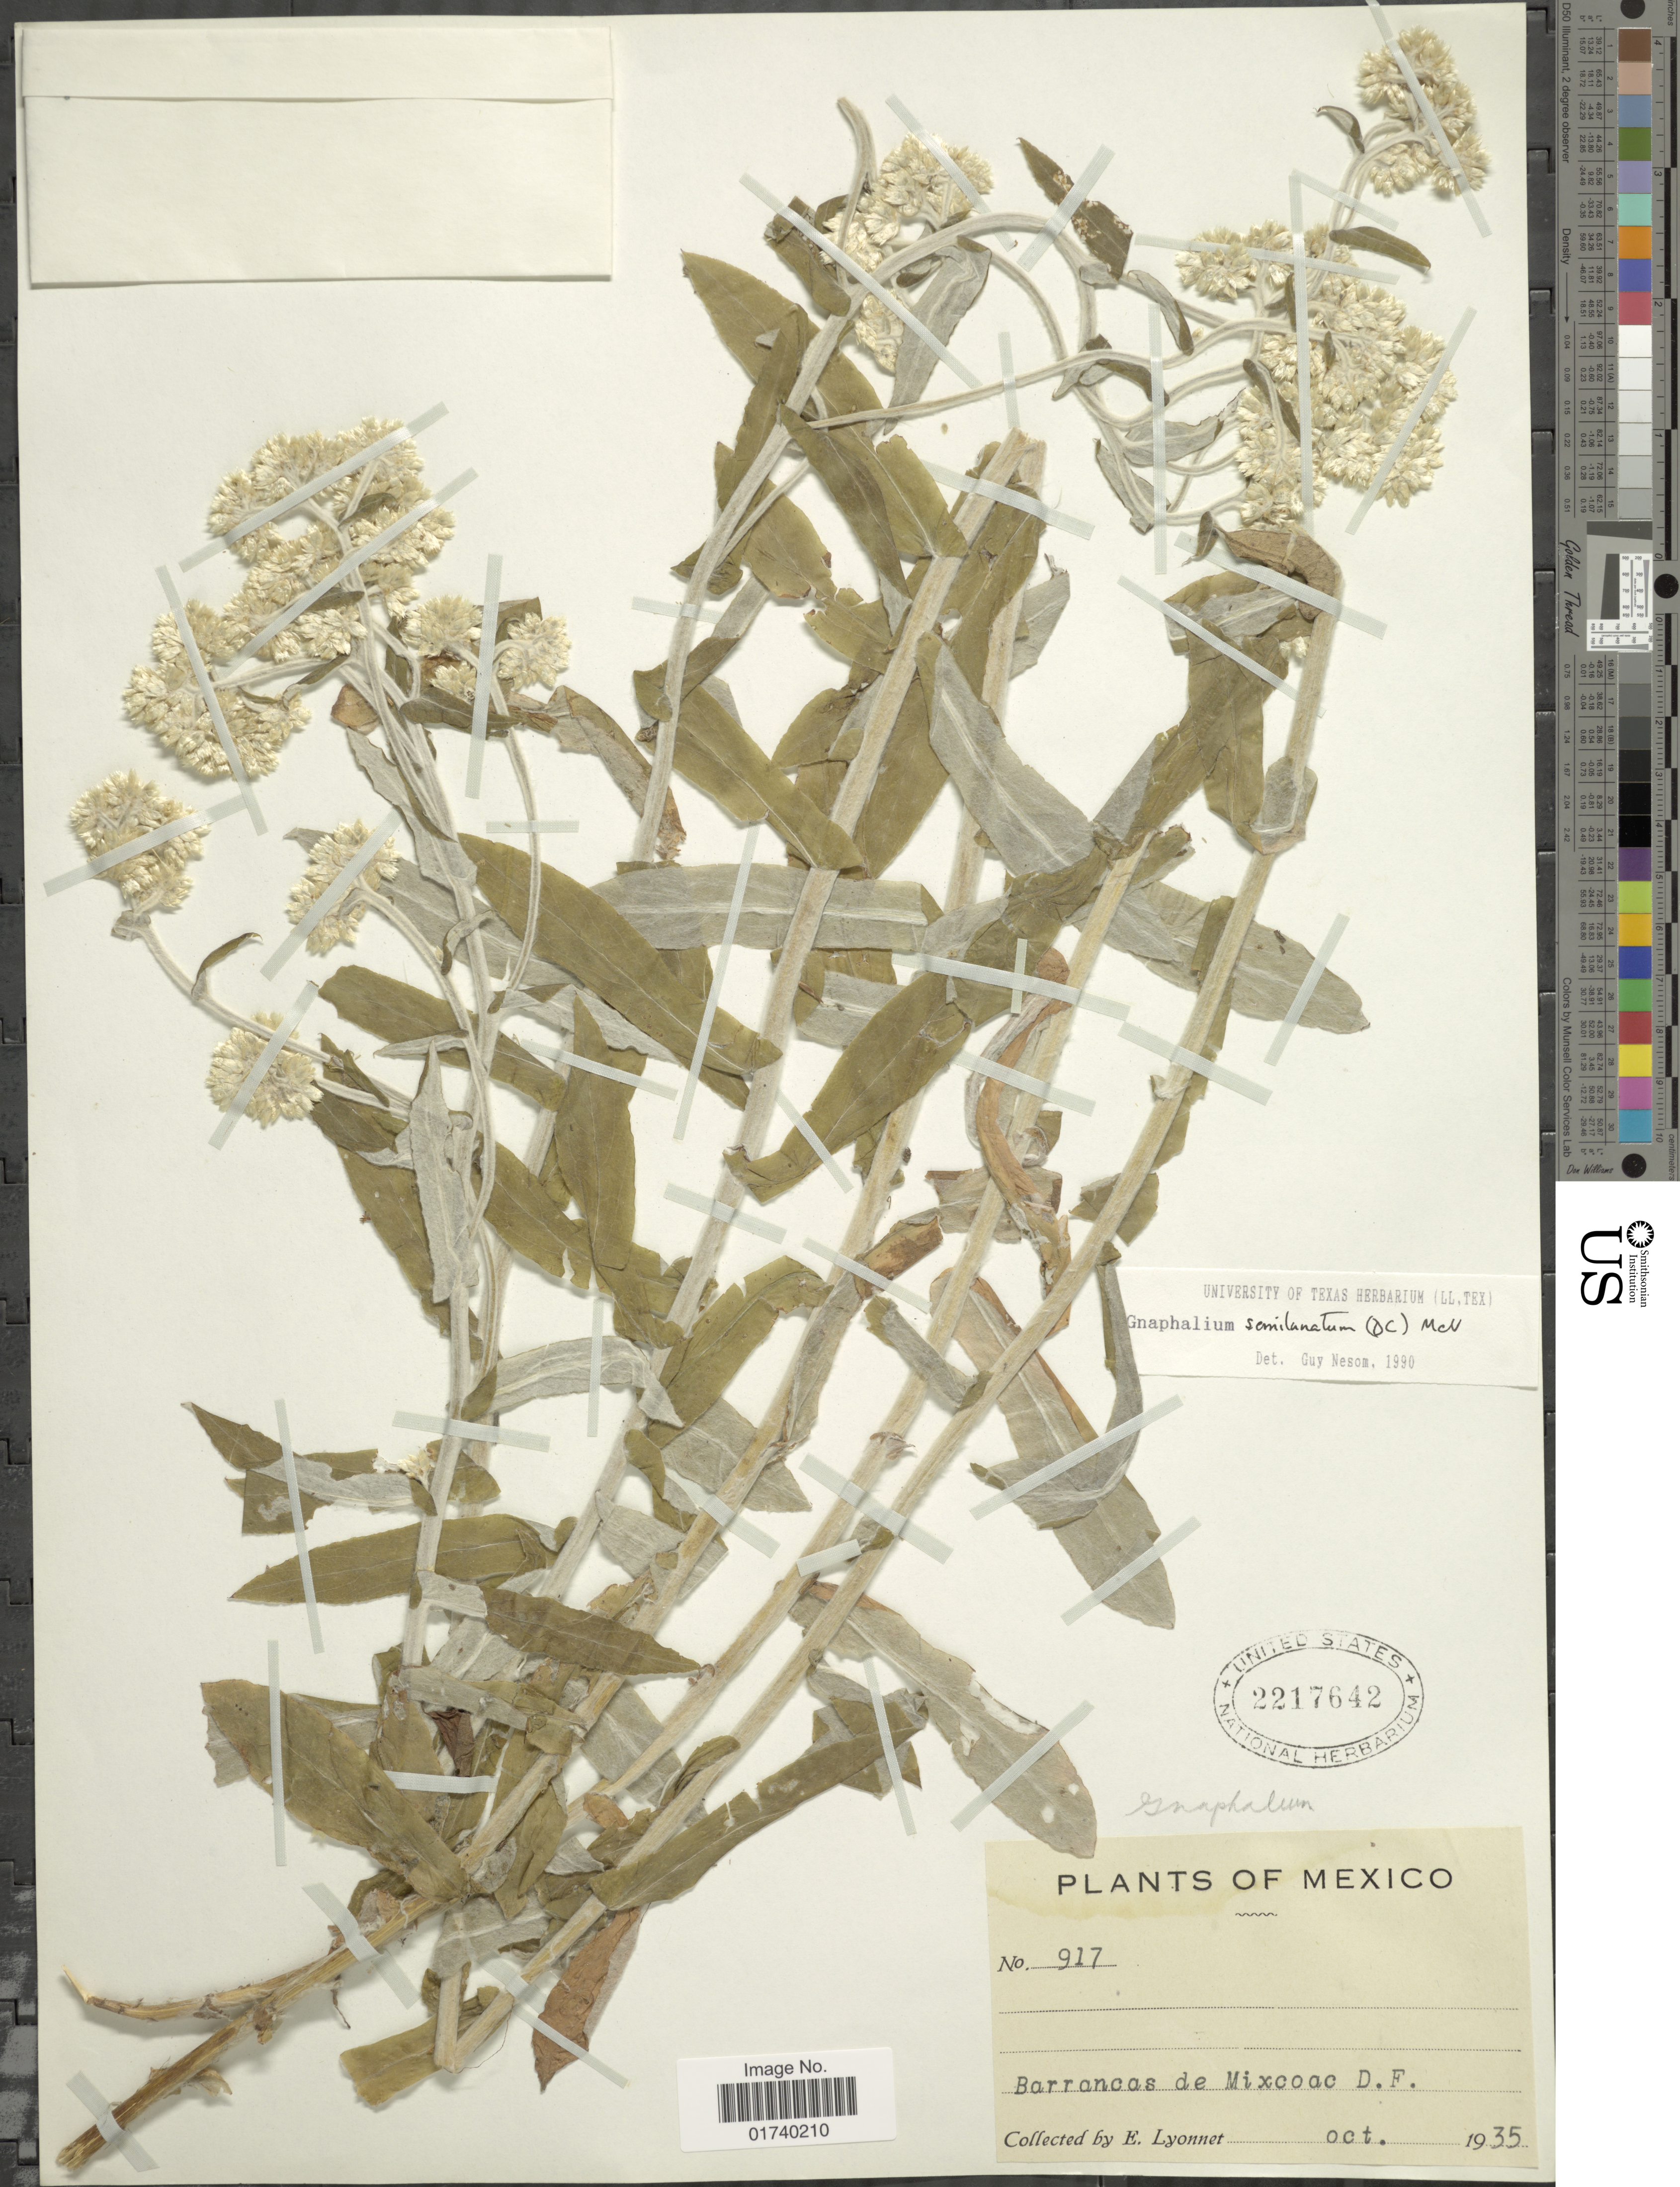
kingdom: Plantae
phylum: Tracheophyta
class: Magnoliopsida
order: Asterales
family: Asteraceae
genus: Pseudognaphalium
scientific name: Pseudognaphalium semilanatum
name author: (DC.) Anderb.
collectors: E. Lyonnet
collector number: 917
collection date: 1935-10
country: Mexico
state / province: Distrito Federal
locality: Barrancas de Mixcoac.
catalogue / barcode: US 2217642